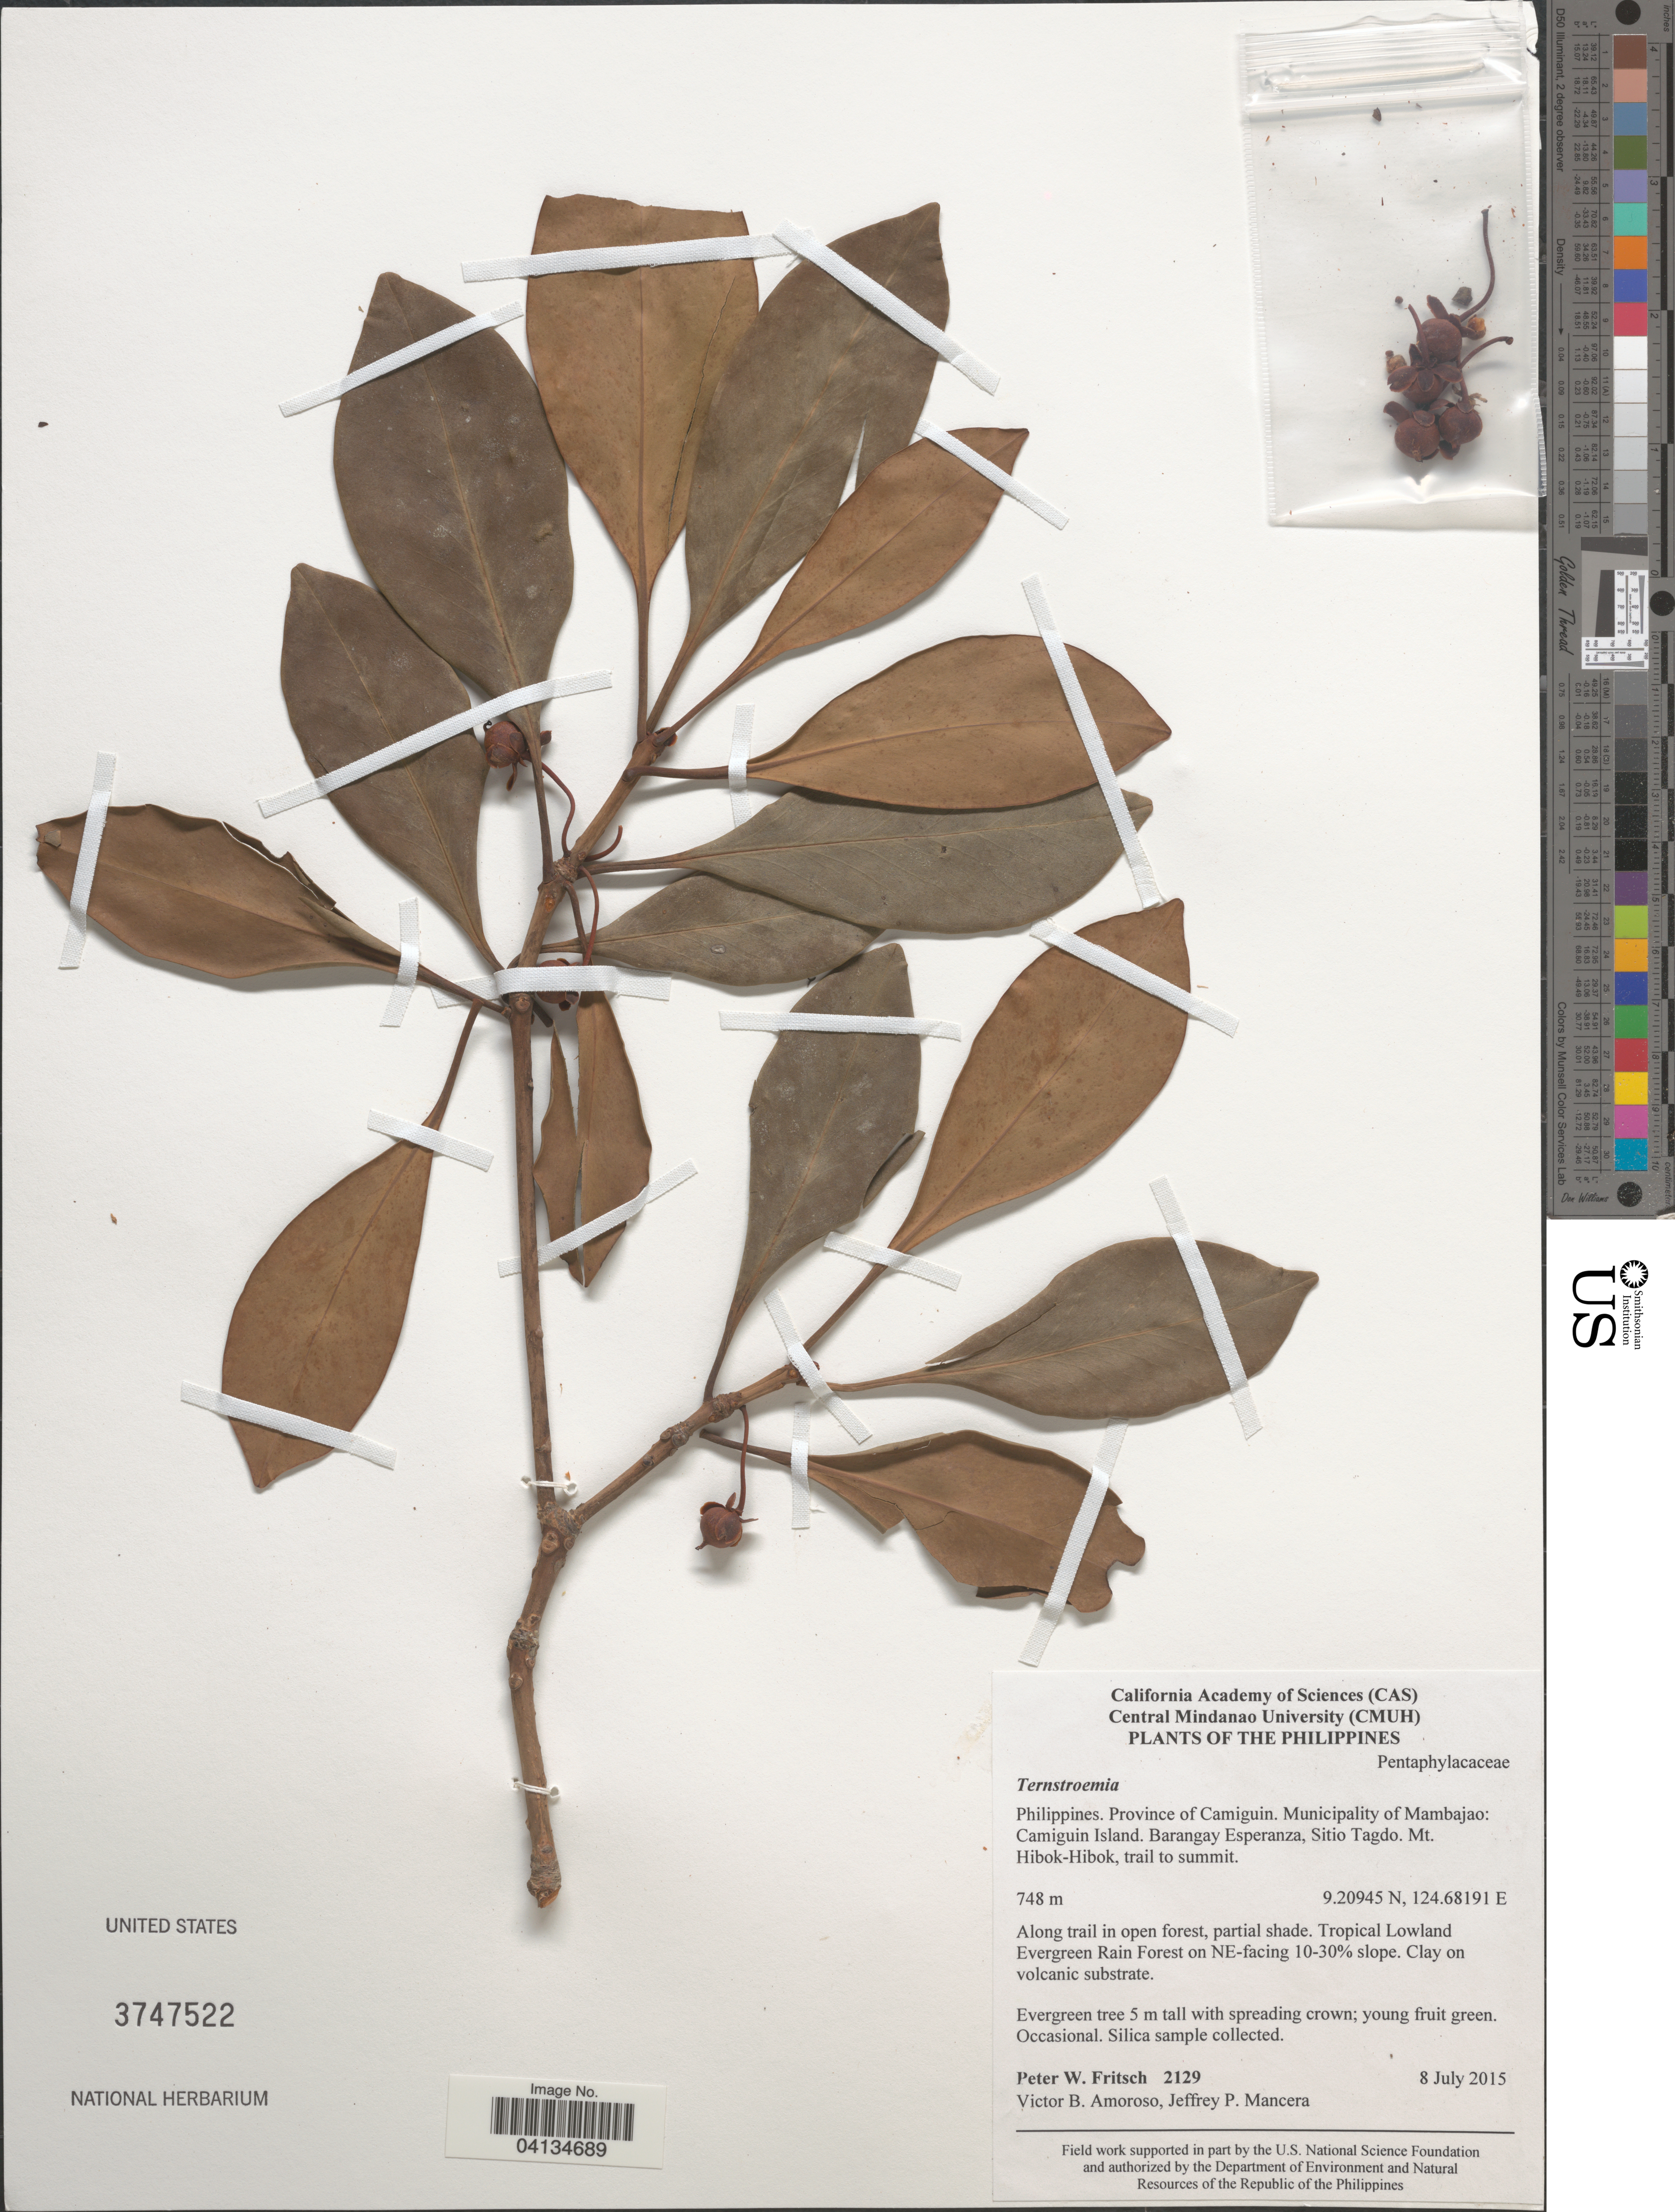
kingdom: Plantae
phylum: Tracheophyta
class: Magnoliopsida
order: Ericales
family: Pentaphylacaceae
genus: Ternstroemia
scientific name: Ternstroemia sp.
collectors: P. W. Fritsch, V. Amoroso & J. Mancera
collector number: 2129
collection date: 2015-07-08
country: Philippines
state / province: Northern Mindanao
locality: Province of Camiguin. Municipality of Mambajao: Camiguin Island. Barangay Esperanza, Sitio Tagdo. Mt. Hibok-Hibok, trail to summit. Tropical Lowland Evergreen Rain Forest on NE-facing 10-30% slope.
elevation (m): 748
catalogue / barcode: US 3747522